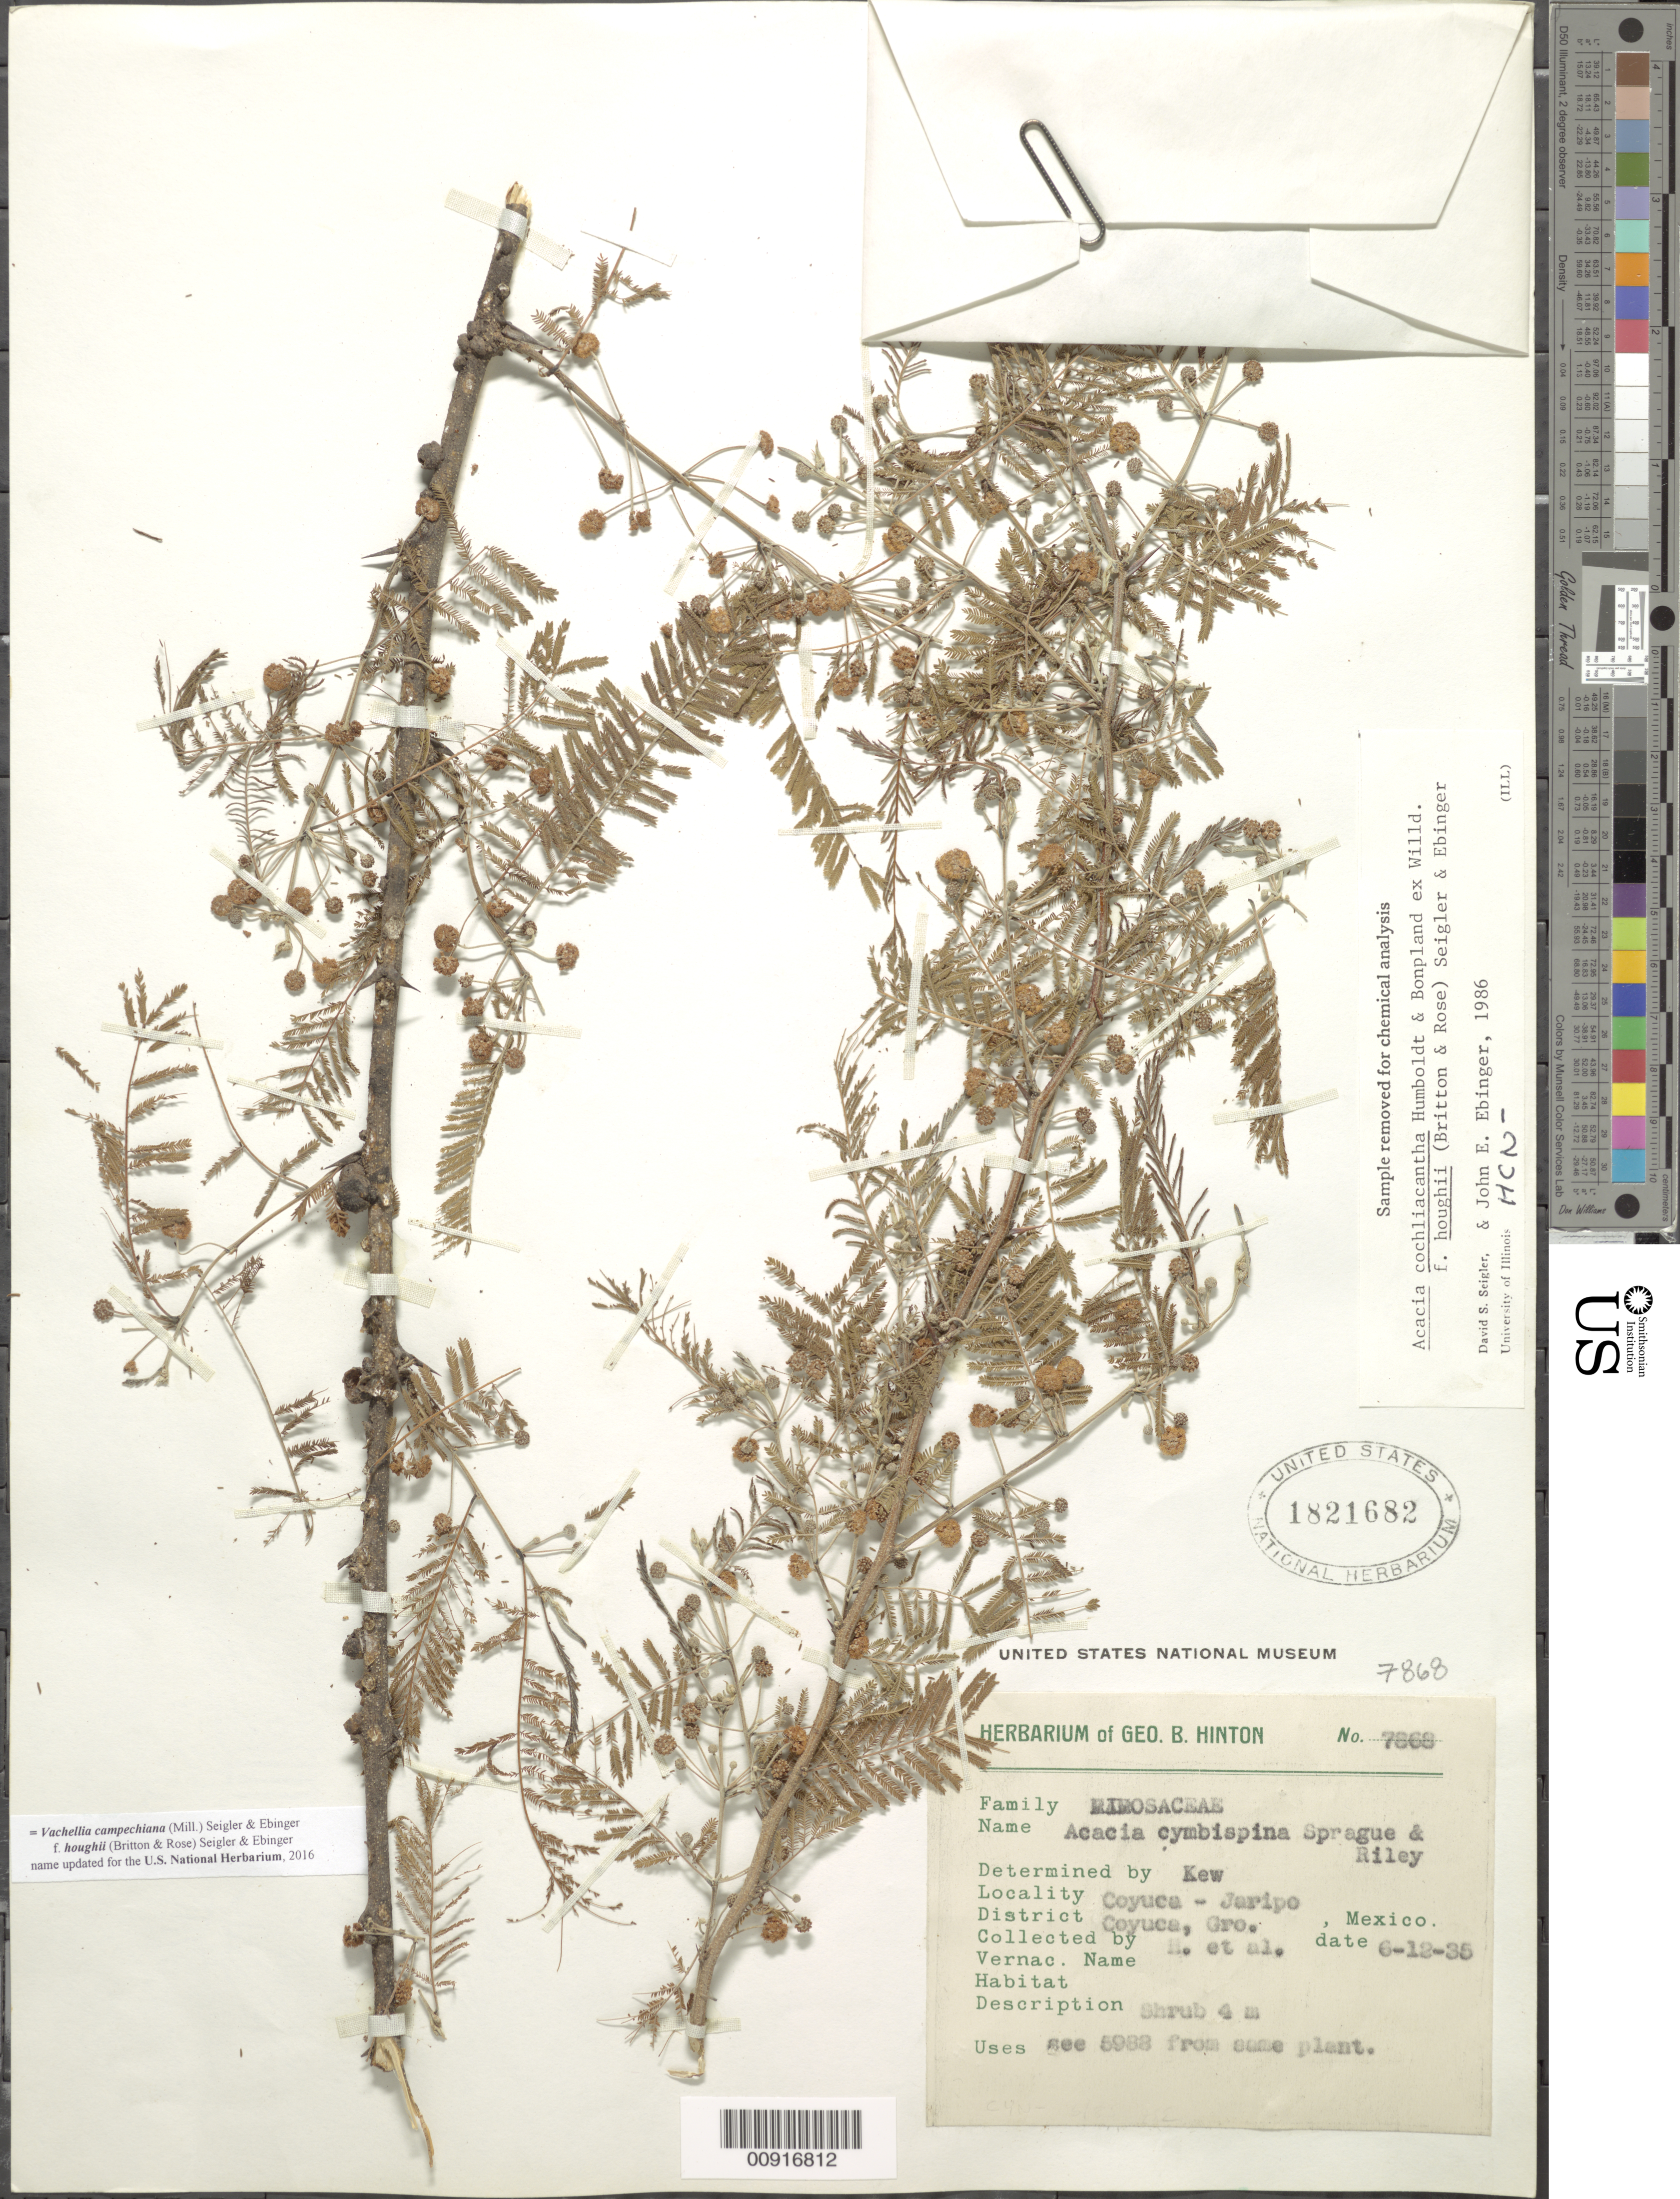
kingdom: Plantae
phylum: Tracheophyta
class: Magnoliopsida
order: Fabales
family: Fabaceae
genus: Vachellia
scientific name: Vachellia campechiana f. houghii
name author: (Britton & Rose) Seigler & Ebinger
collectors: G. B. Hinton & et al.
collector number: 7868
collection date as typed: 12 Jun 1935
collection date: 1935-06-12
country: Mexico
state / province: Guerrero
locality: Coyuca - Jaripo, District Coyuca, Guerrero.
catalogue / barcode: US 1821682